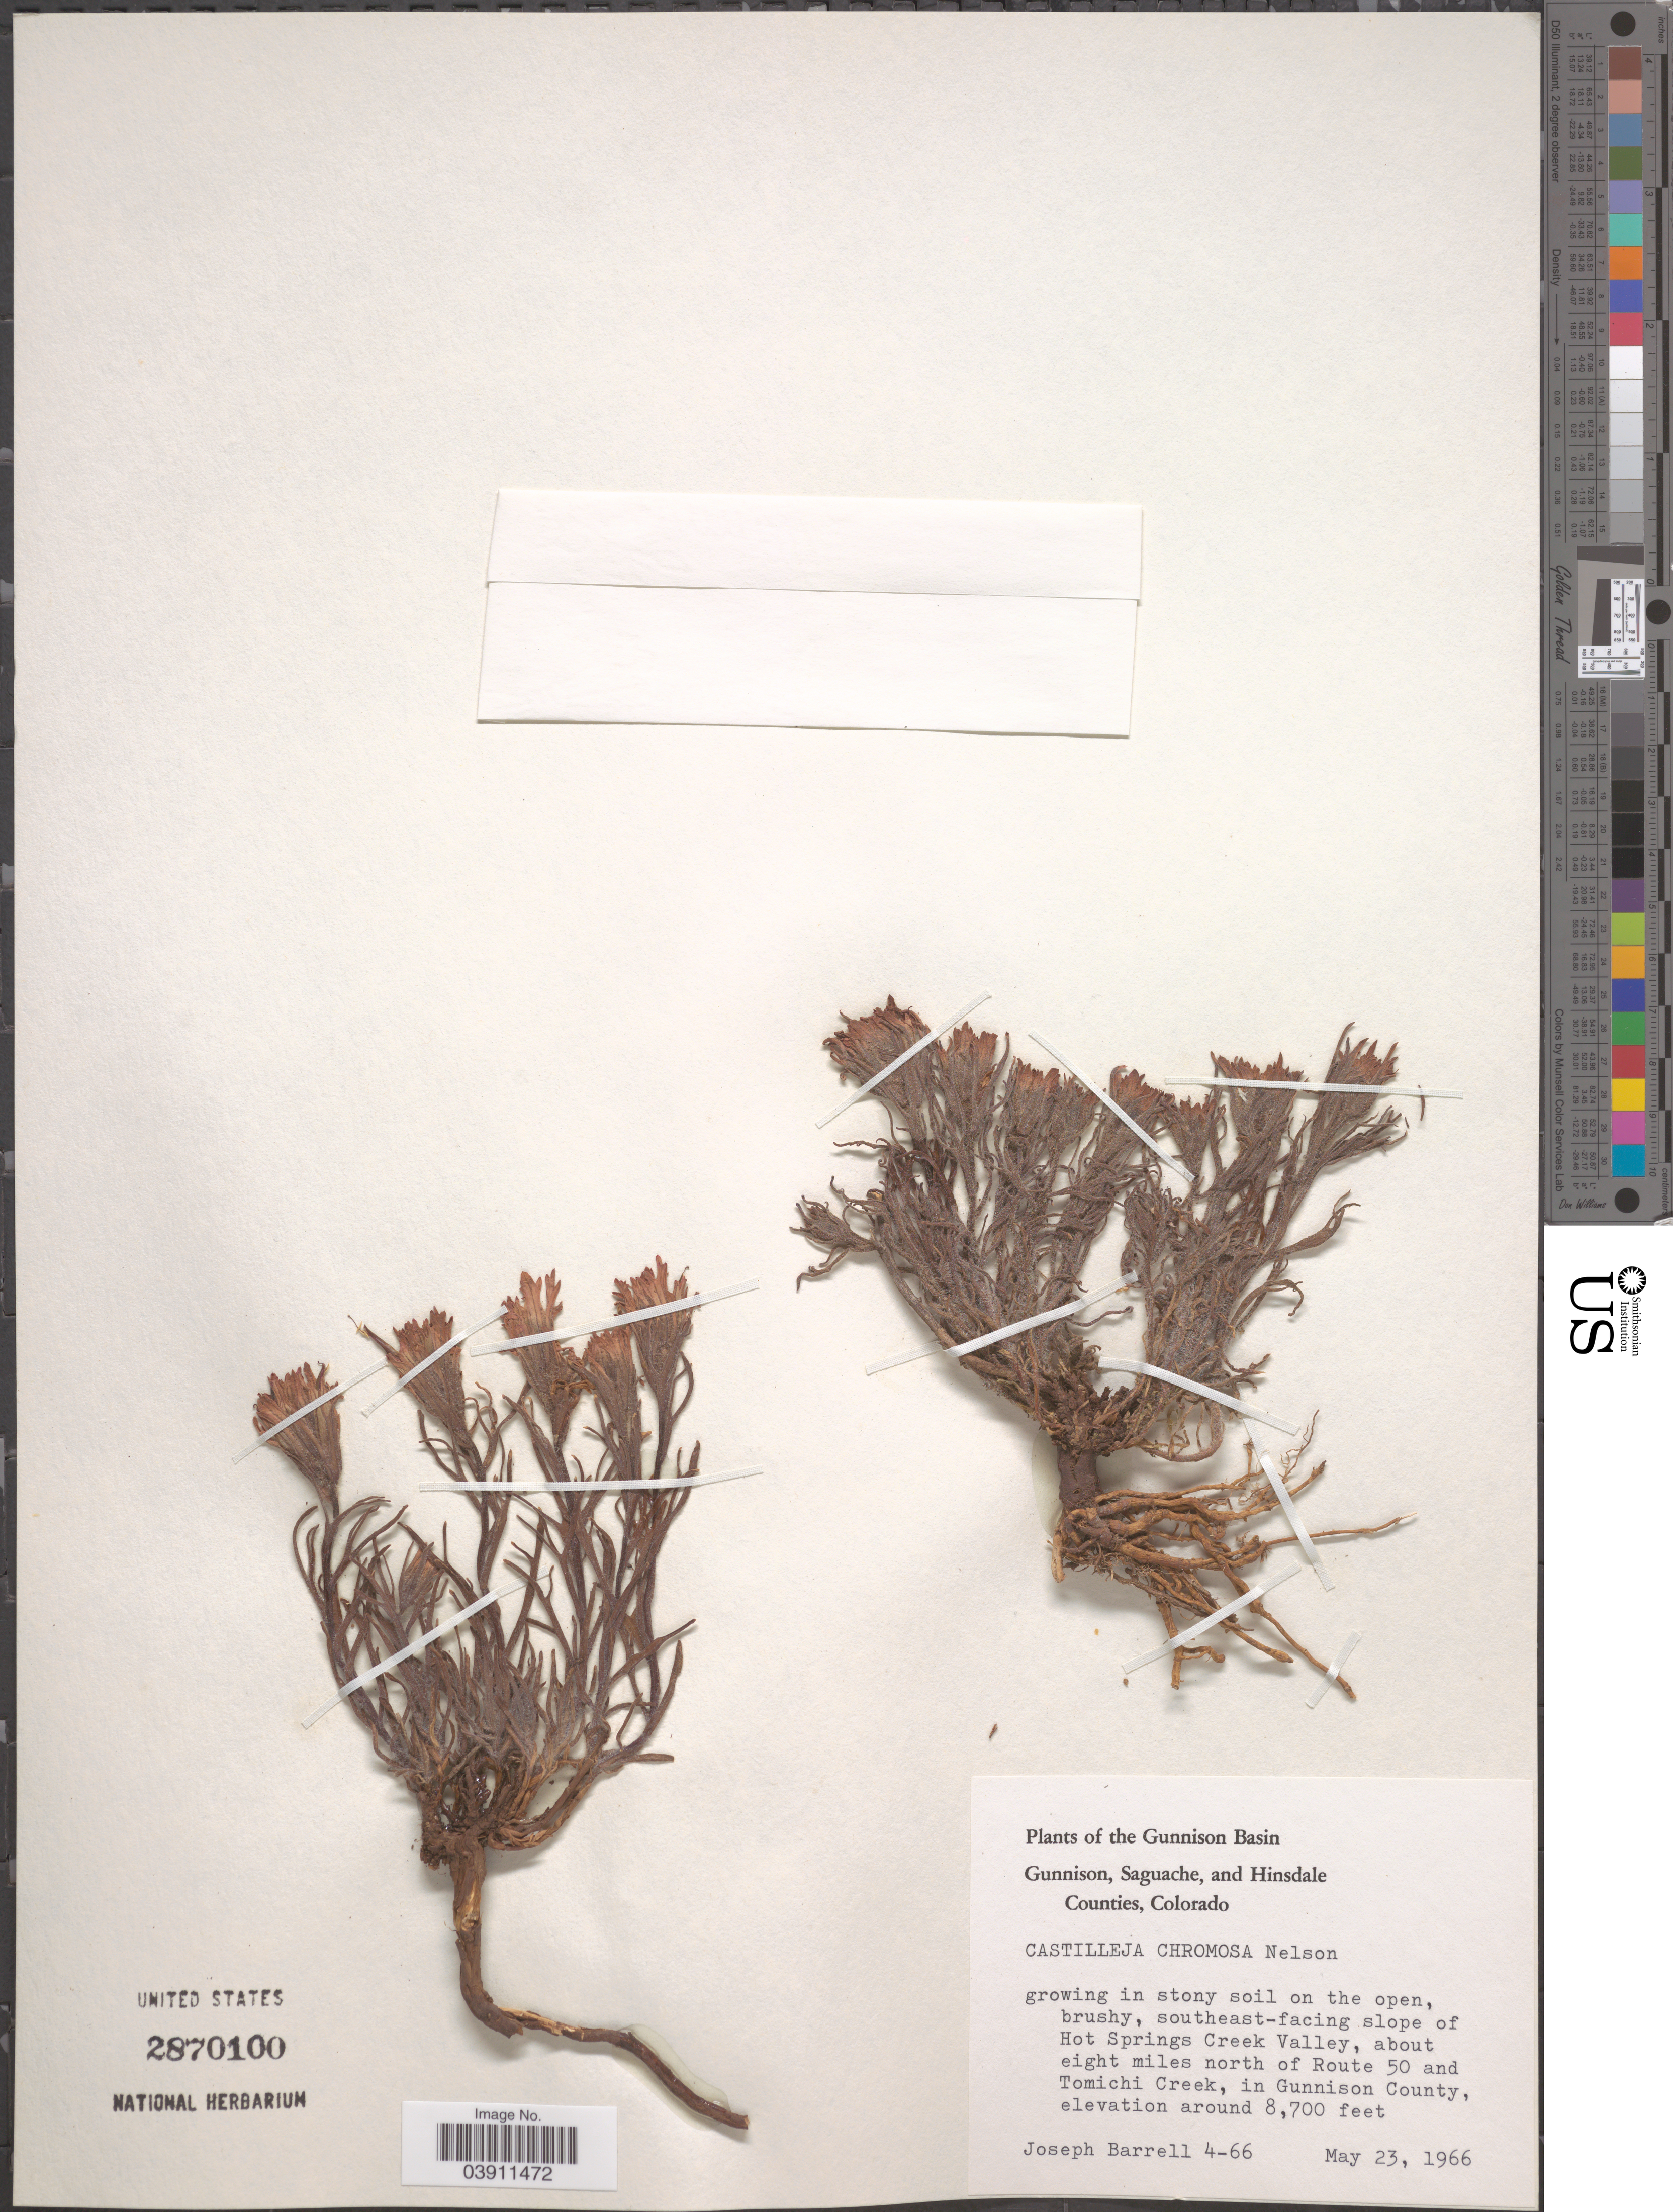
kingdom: Plantae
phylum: Tracheophyta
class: Magnoliopsida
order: Lamiales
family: Orobanchaceae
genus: Castilleja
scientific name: Castilleja chromosa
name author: A. Nelson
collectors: J. Barrell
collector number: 4-66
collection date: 1966-05-23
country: United States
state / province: Colorado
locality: Gunnison Basin. Southeast-facing slope of Hot Springs Creek Valley, about eight miles north of Route 50 and Tomichi Creek, in Gunnison County.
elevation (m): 2652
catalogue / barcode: US 2870100